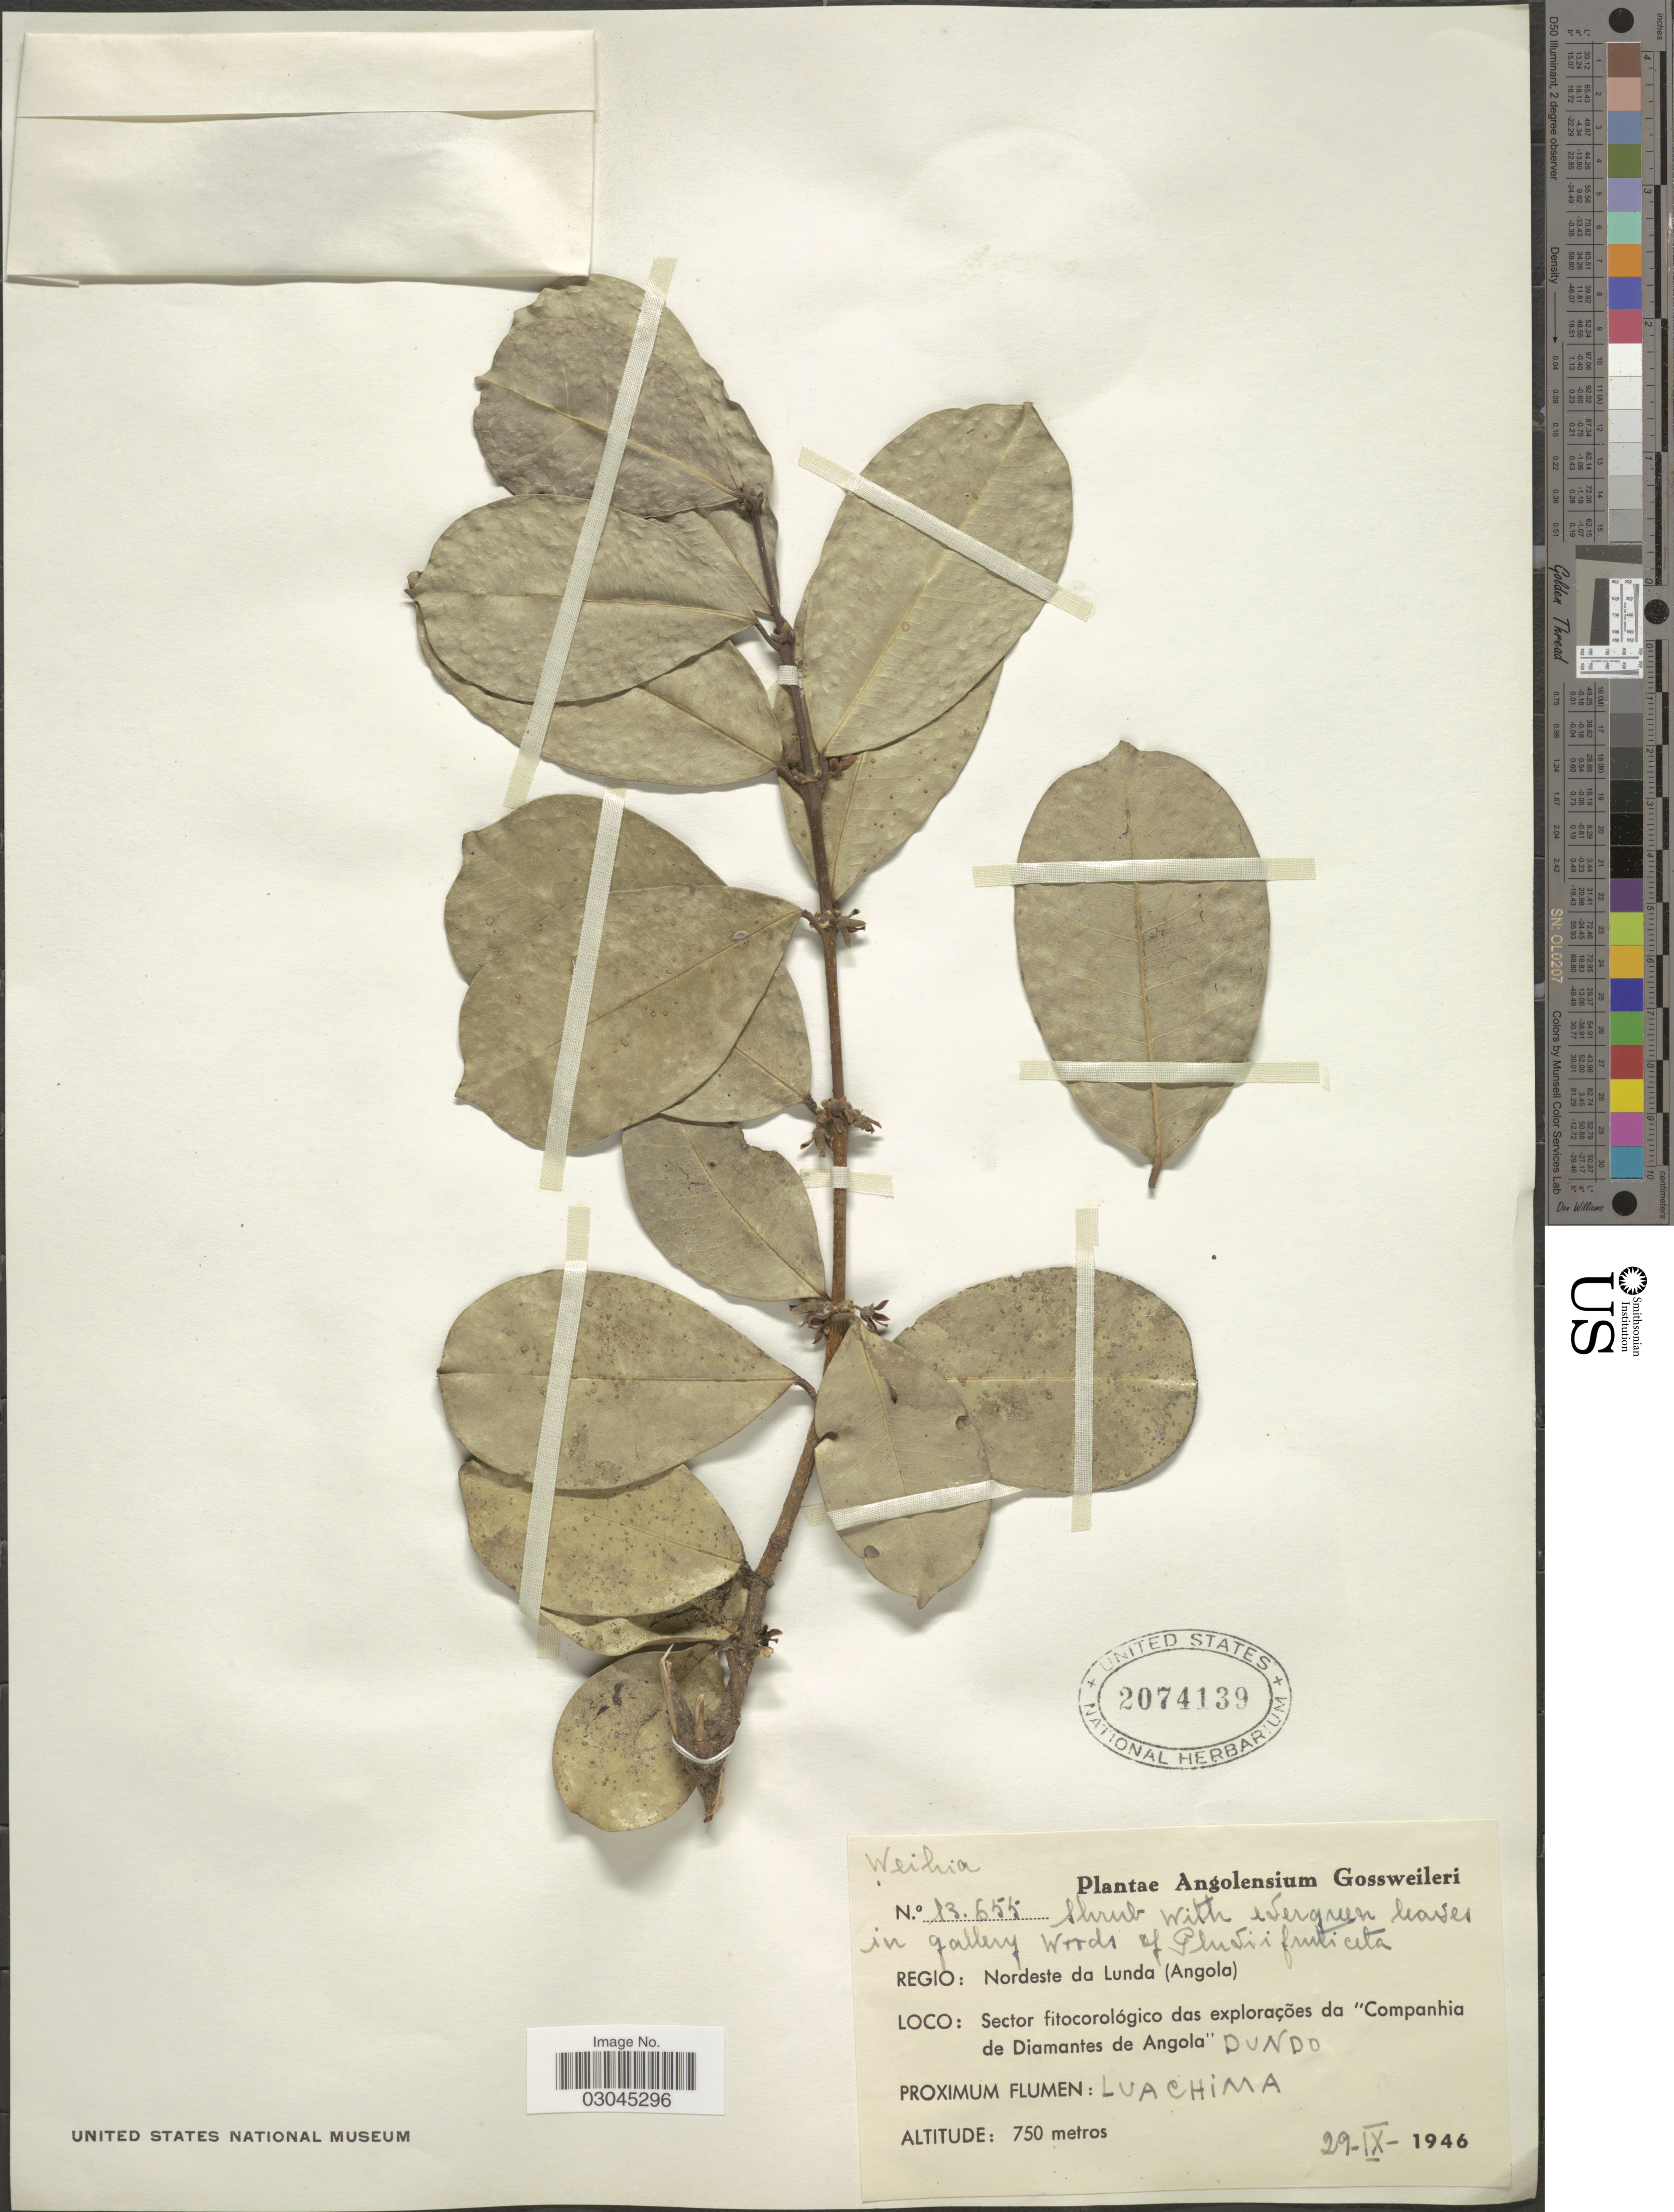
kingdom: Plantae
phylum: Tracheophyta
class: Magnoliopsida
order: Malpighiales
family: Rhizophoraceae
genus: Cassipourea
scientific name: Cassipourea sp.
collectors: -. Gossweiler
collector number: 13655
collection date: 1946-09-29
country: Angola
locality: Regio: Nordeste da Lunda (Angola). Sector fitocorológico das explorações da "Companhia de Diamantes de Angola" Dundo. Luachima.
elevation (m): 750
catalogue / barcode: US 2074139